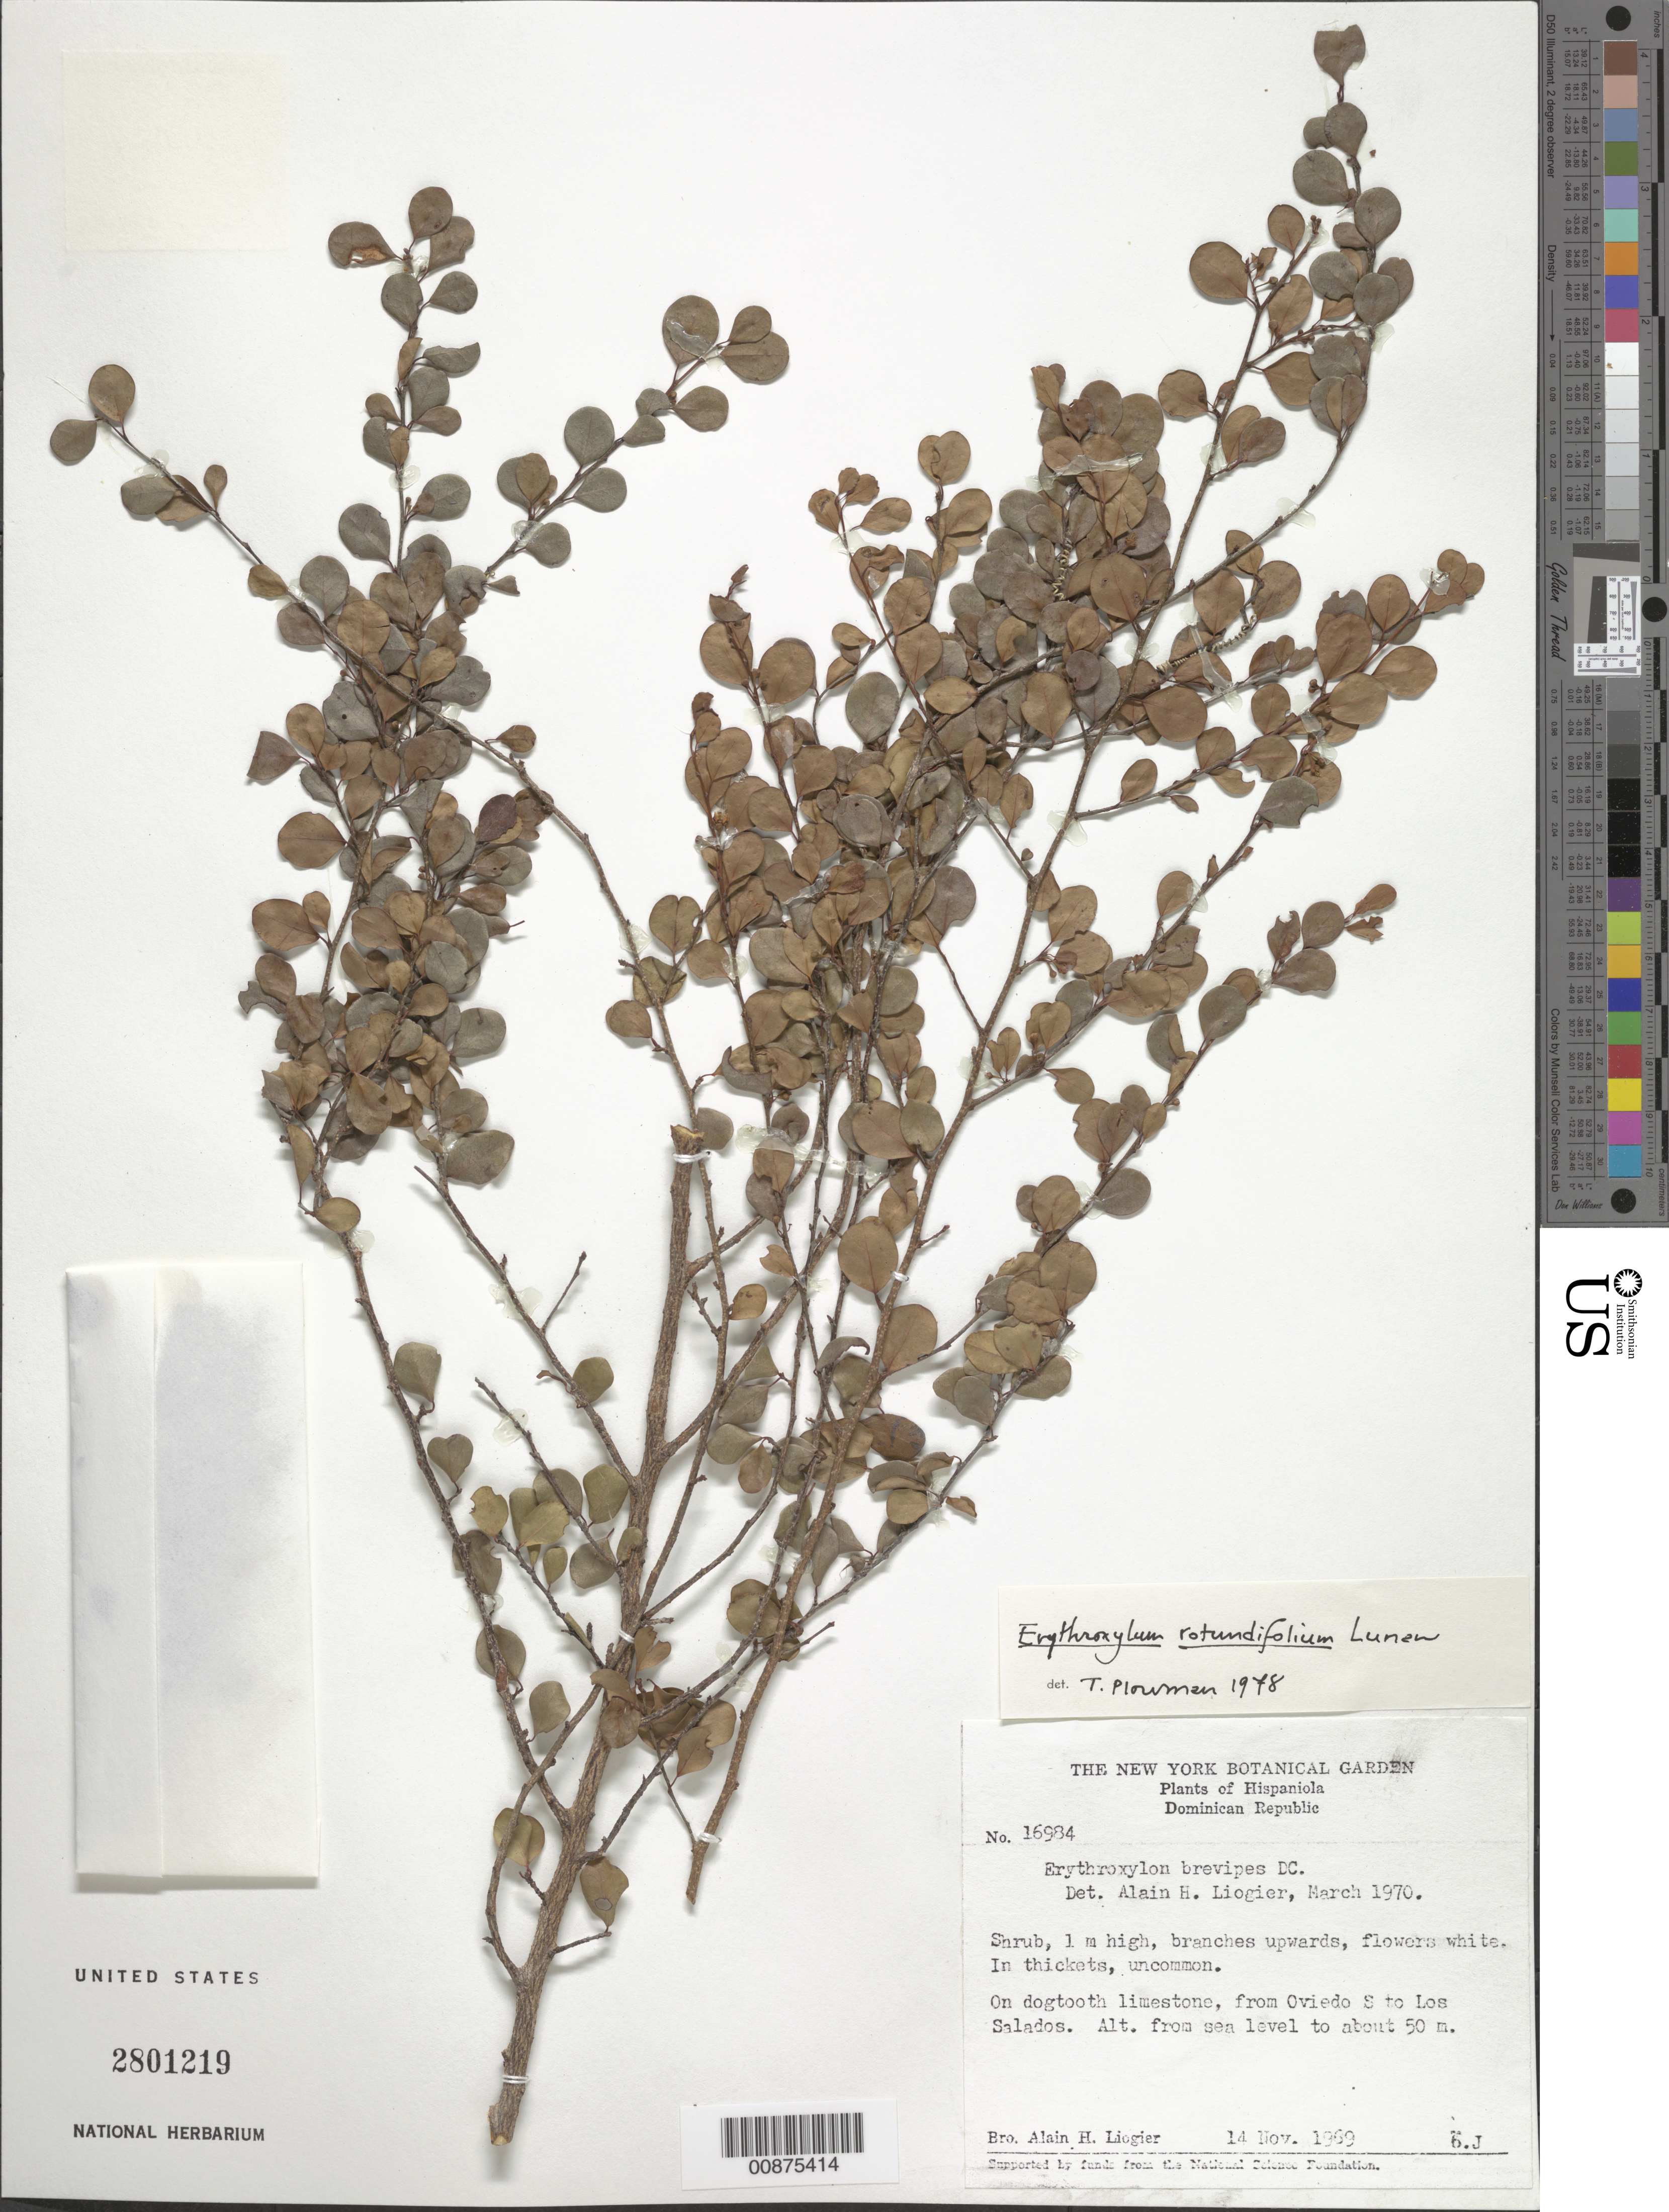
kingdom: Plantae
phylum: Tracheophyta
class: Magnoliopsida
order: Malpighiales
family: Erythroxylaceae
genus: Erythroxylum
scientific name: Erythroxylum rotundifolium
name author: Lunan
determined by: Plowman, Timothy C.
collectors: A. H. Liogier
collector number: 16984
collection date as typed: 14 Nov 1969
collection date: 1969-11-14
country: Dominican Republic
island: Hispaniola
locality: From Oviedo S to Los Salados.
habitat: In thickets, on dogtooth limestone.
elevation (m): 0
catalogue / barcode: US 2801219